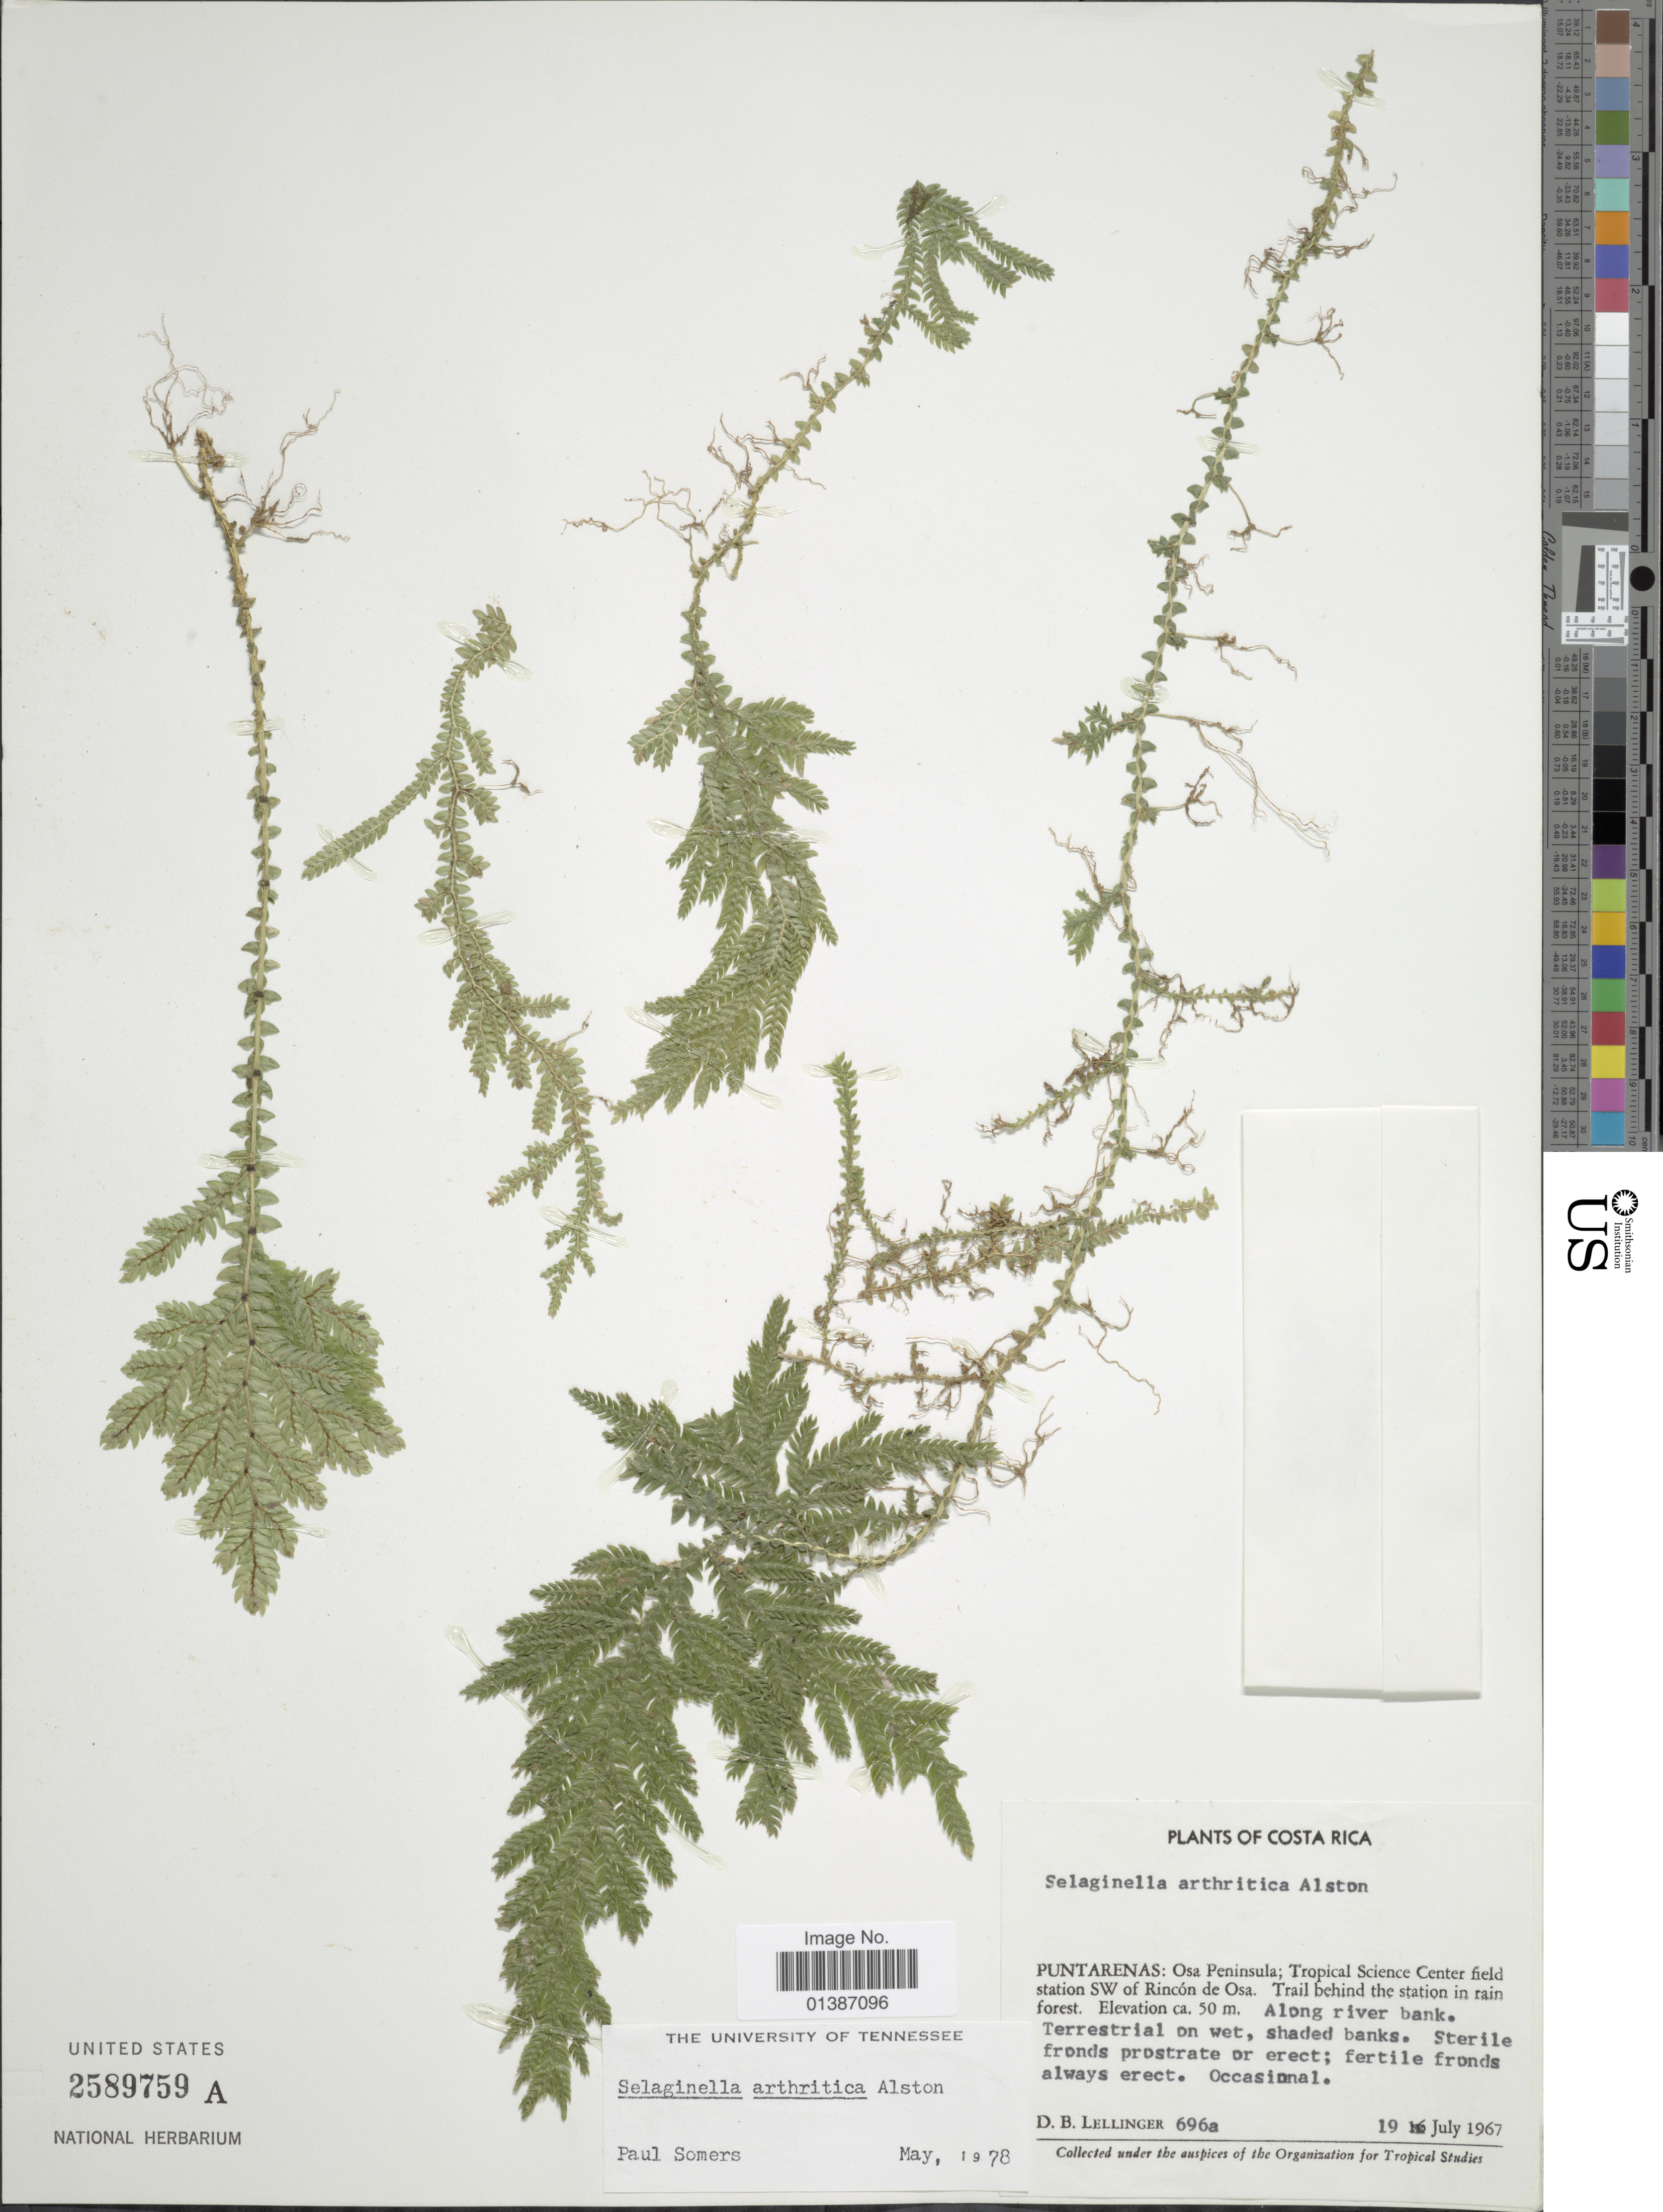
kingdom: Plantae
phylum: Tracheophyta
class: Lycopodiopsida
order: Selaginellales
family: Selaginellaceae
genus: Selaginella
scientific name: Selaginella arthritica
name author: Alston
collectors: D. B. Lellinger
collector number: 696a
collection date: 1967-07-19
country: Costa Rica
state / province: Puntarenas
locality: Puntarenas: Osa Peninsula; Tropical Science Center field station SW of Rincón de Osa.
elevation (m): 50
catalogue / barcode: US 2589759A